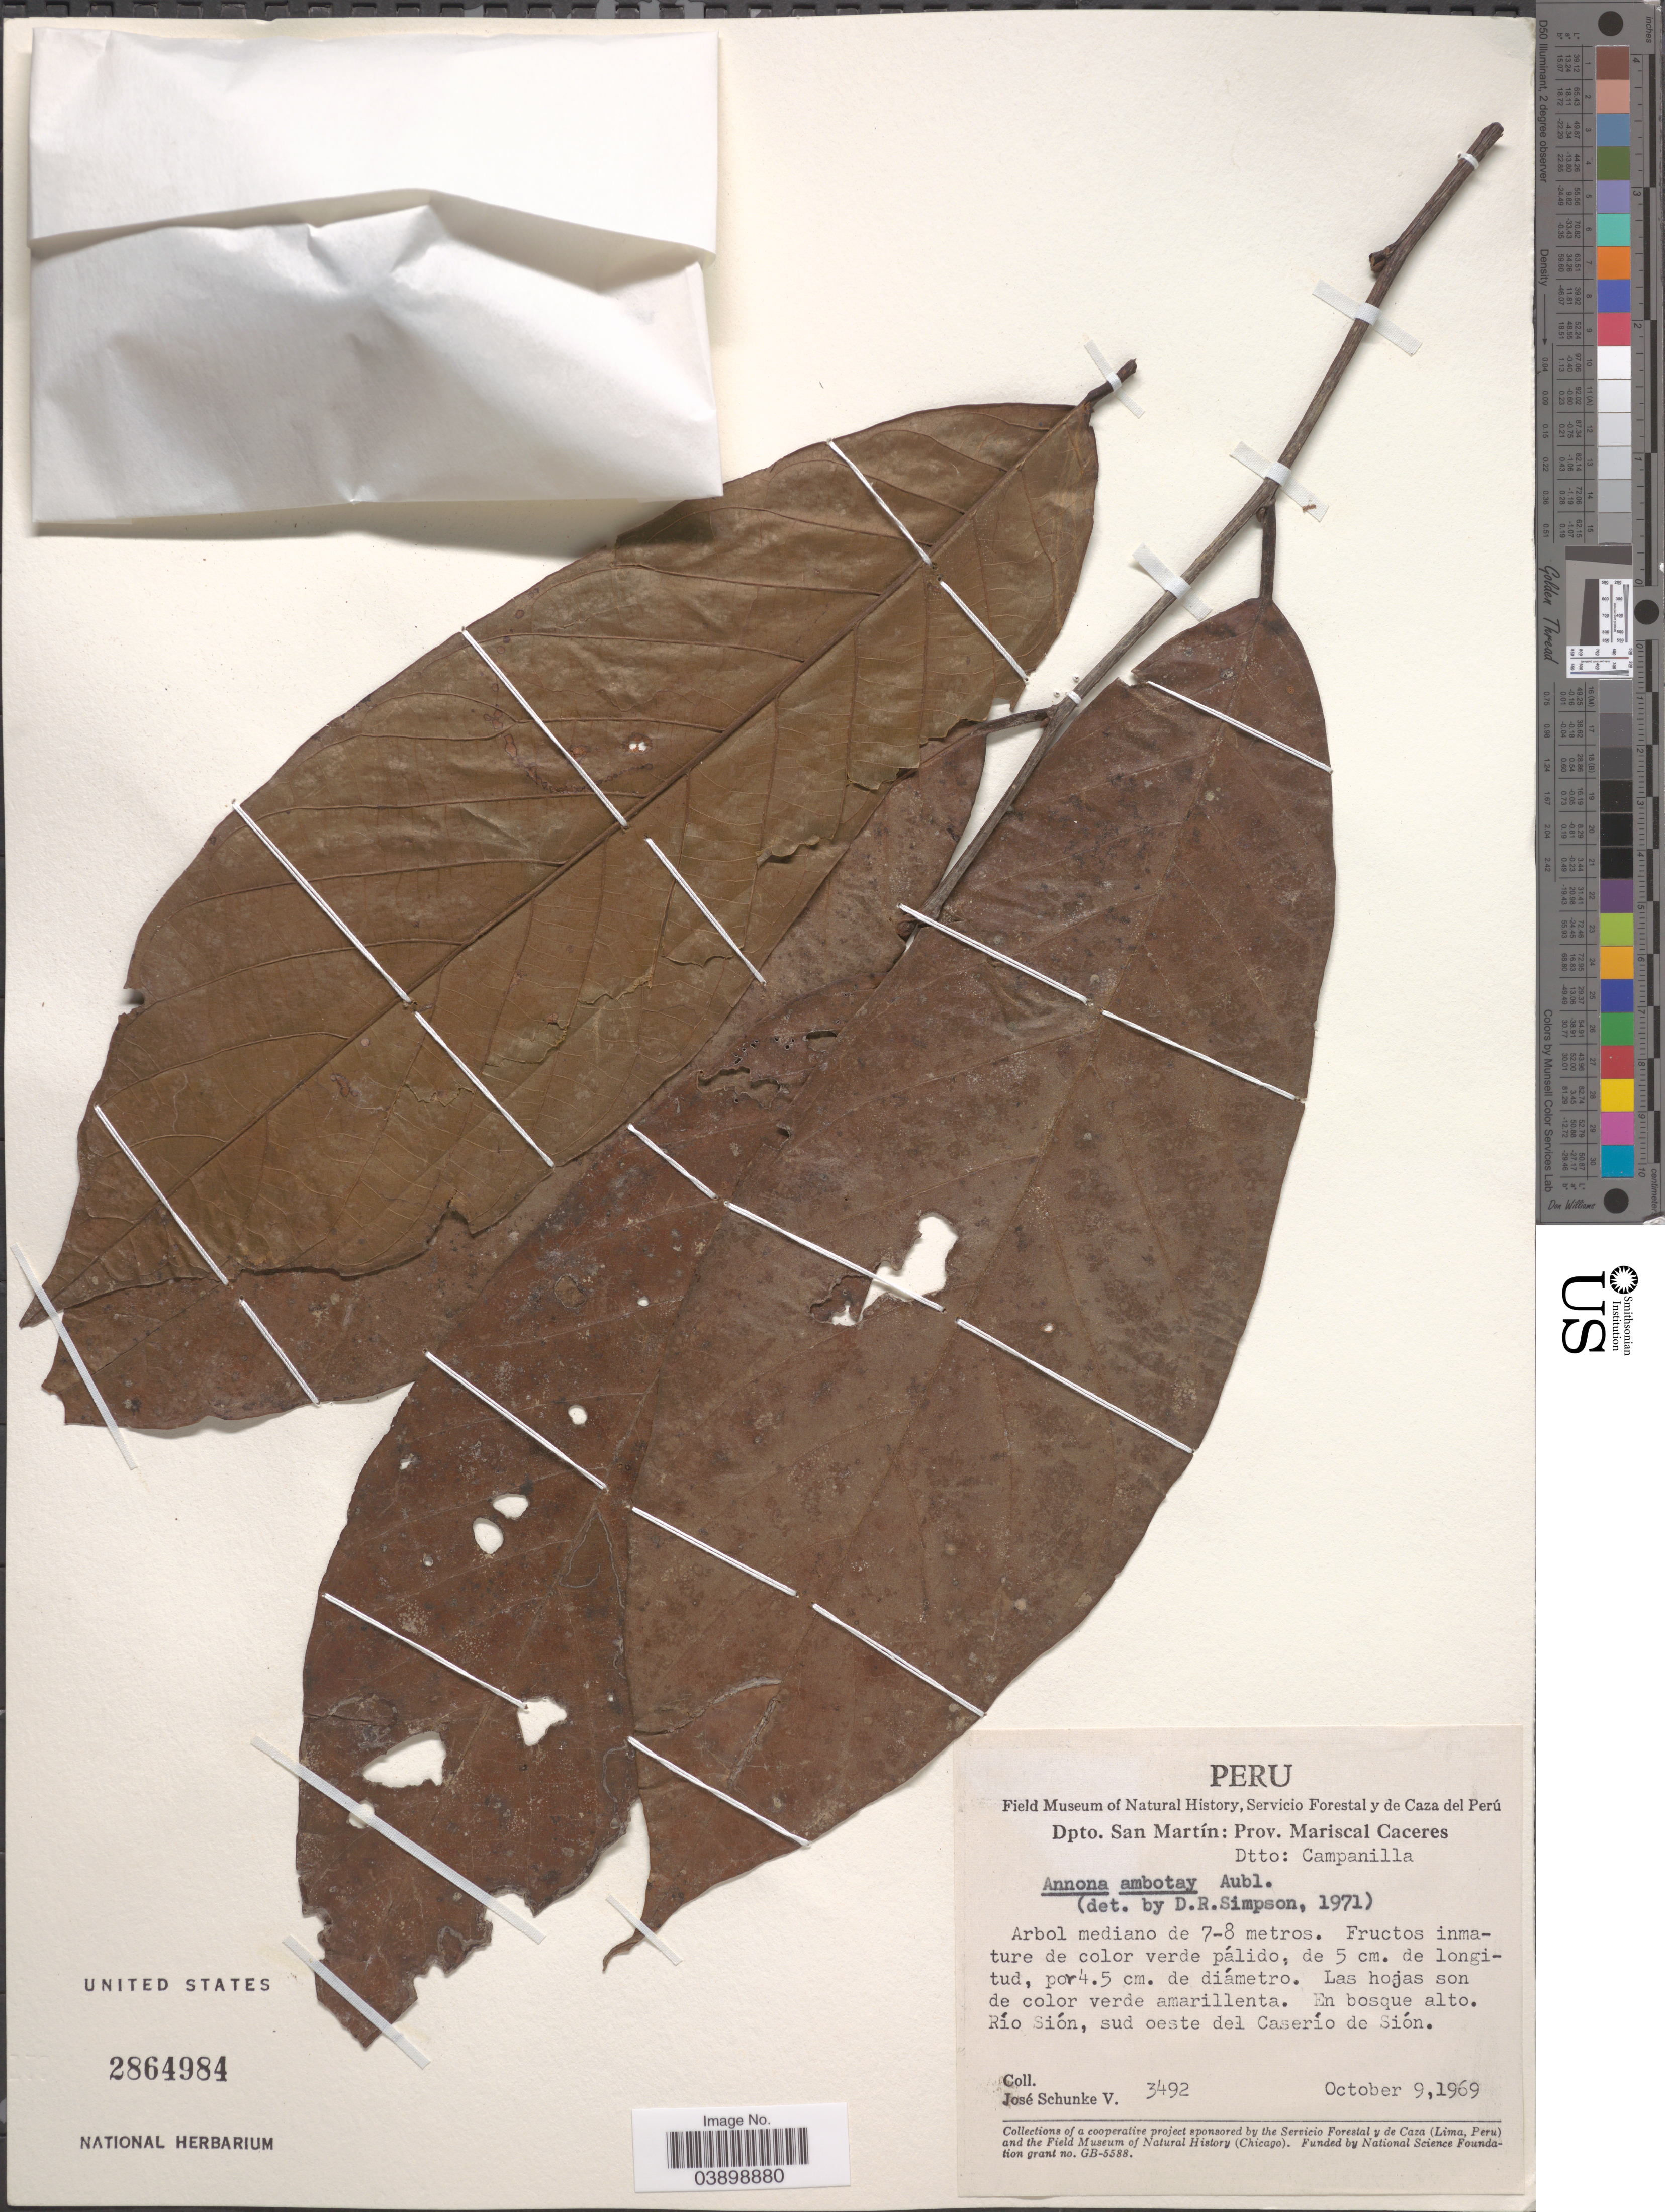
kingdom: Plantae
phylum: Tracheophyta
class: Magnoliopsida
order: Magnoliales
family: Annonaceae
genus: Annona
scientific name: Annona ambotay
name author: Aubl.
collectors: J. Schunke Vigo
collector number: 3492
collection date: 1969-10-09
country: Peru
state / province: San Martín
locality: Dpto. San Martín: Prov. Mariscal Caceres. Dtto: Campanilla. Río Sión, sud oeste del Caserío de Sión.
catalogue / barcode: US 2864984